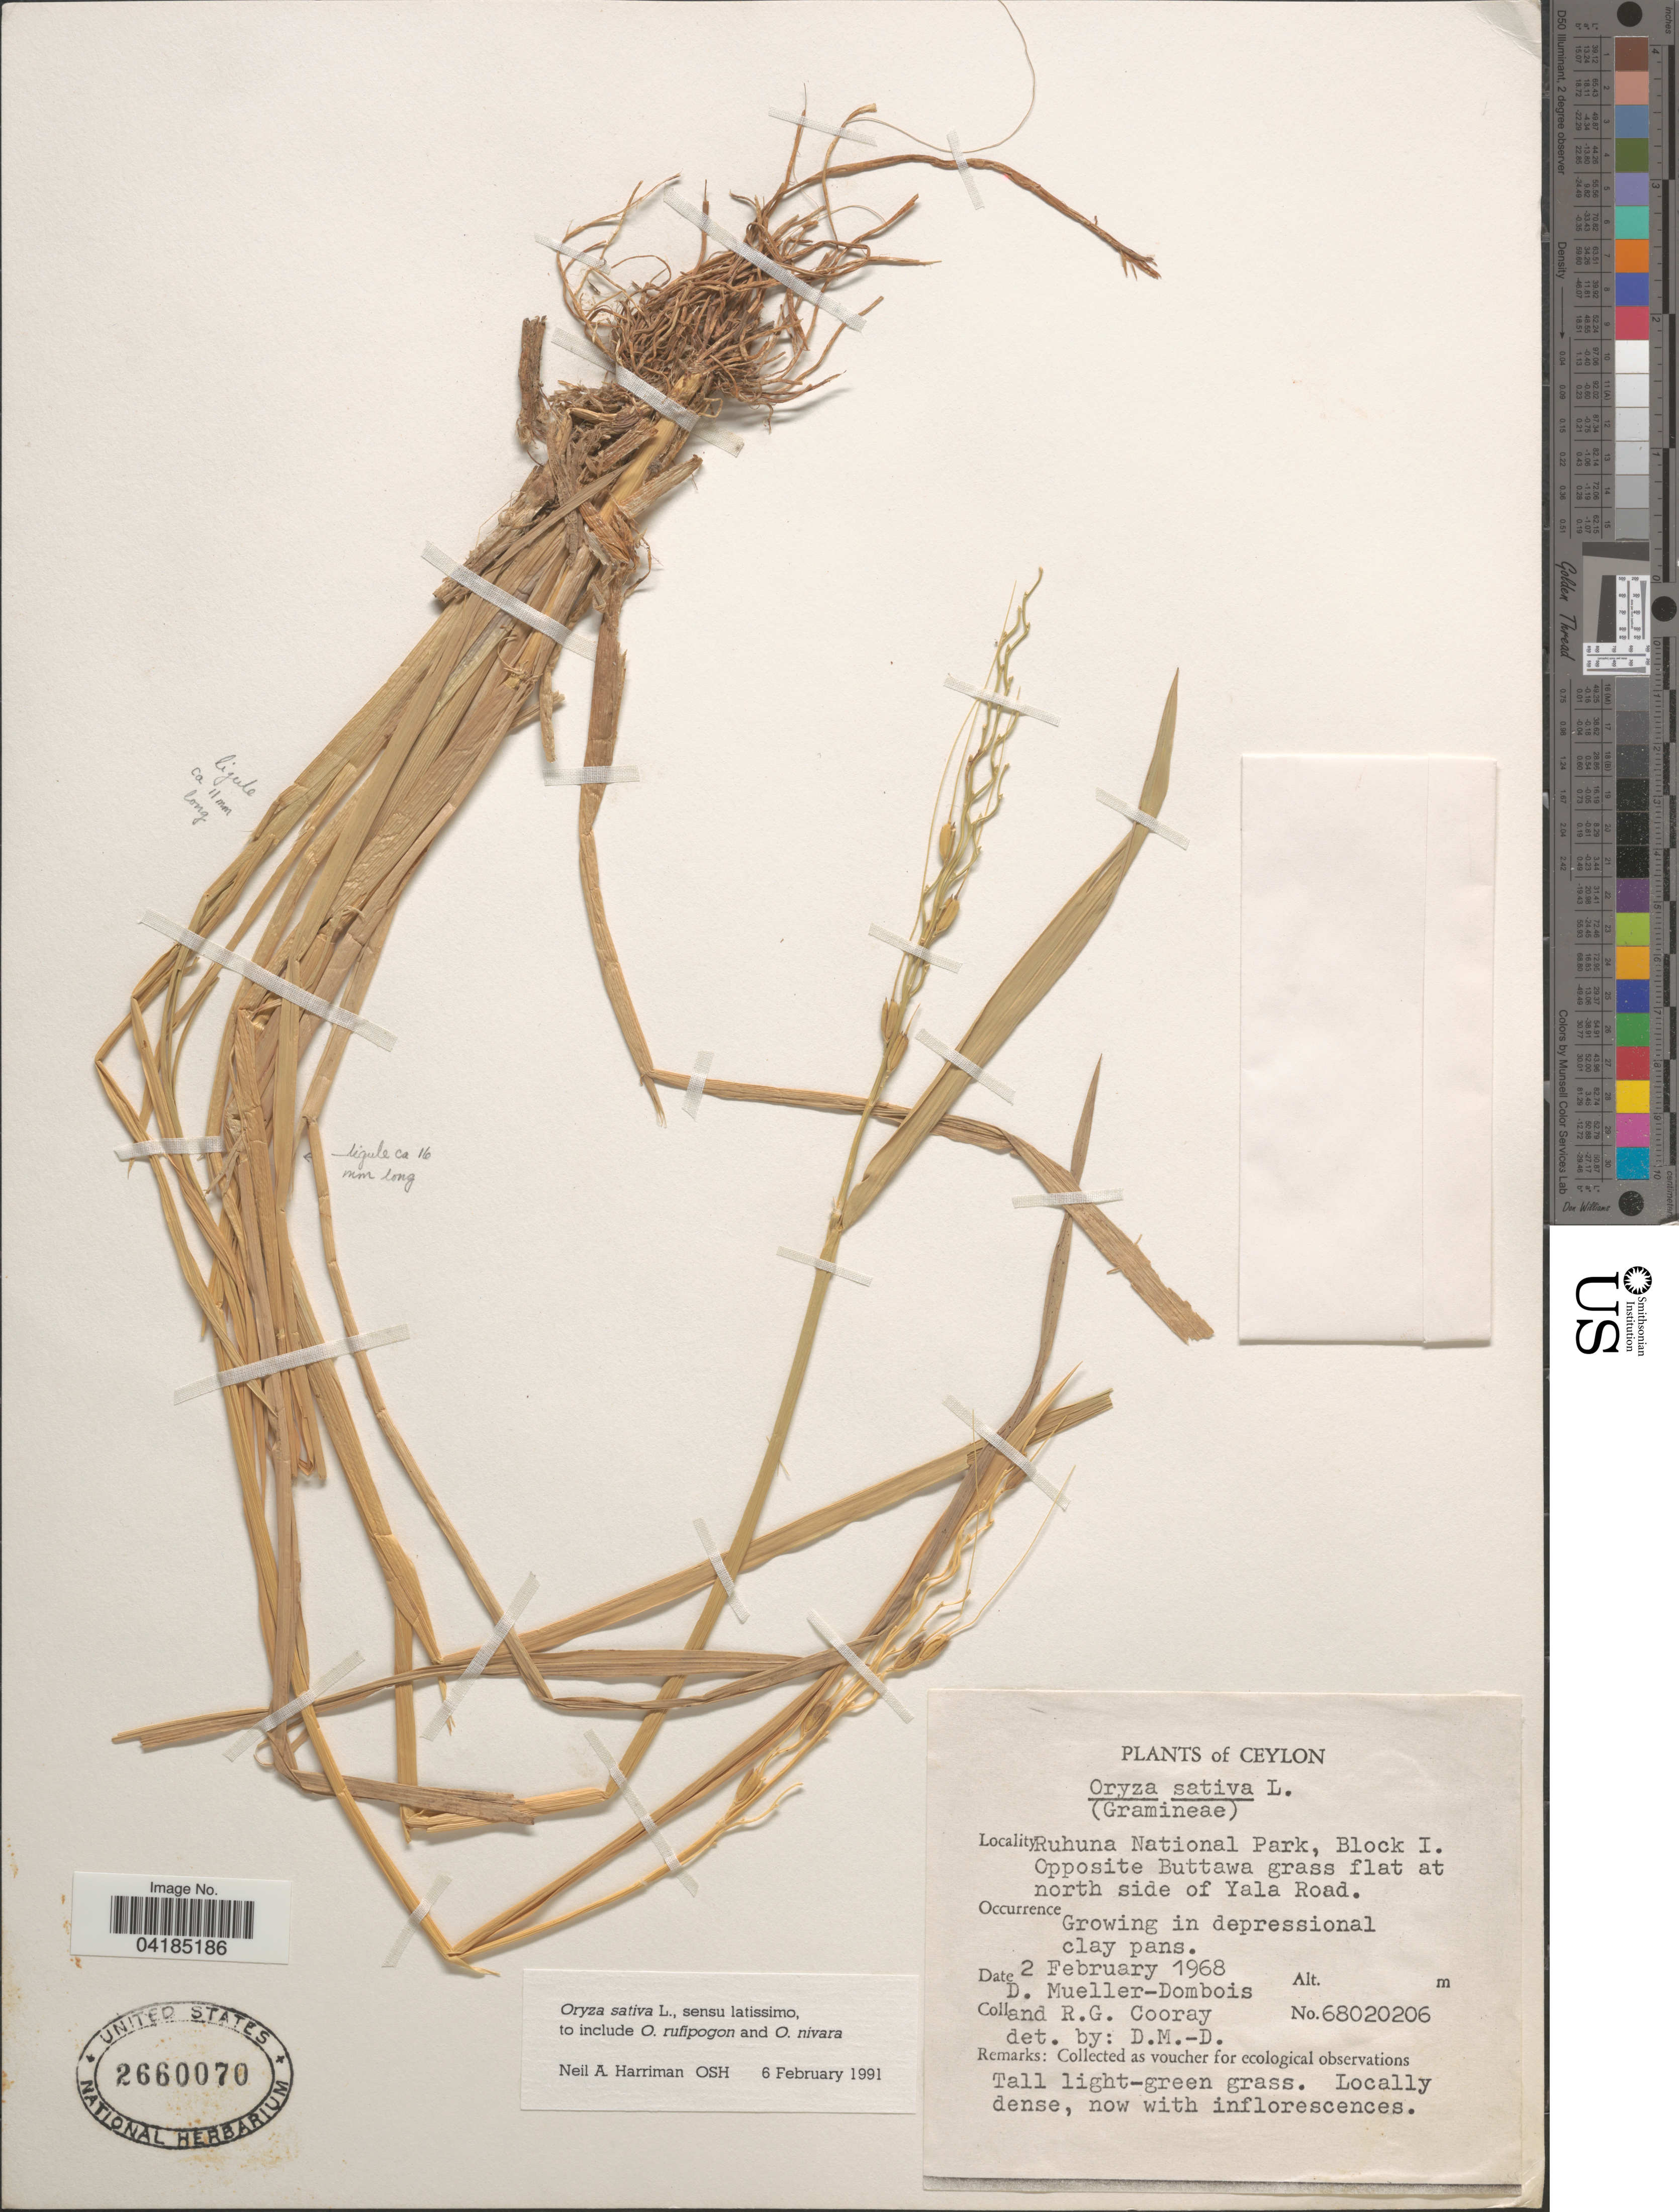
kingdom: Plantae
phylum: Tracheophyta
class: Liliopsida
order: Poales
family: Poaceae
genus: Oryza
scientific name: Oryza sativa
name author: L.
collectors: D. Mueller-Dombois & P. Comanor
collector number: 68020206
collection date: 1968-02-02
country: Sri Lanka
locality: Ceylon. Ruhuna National Park, Block I. Opposite Buttawa grass flat at north side of Yala Road.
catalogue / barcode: US 2660070